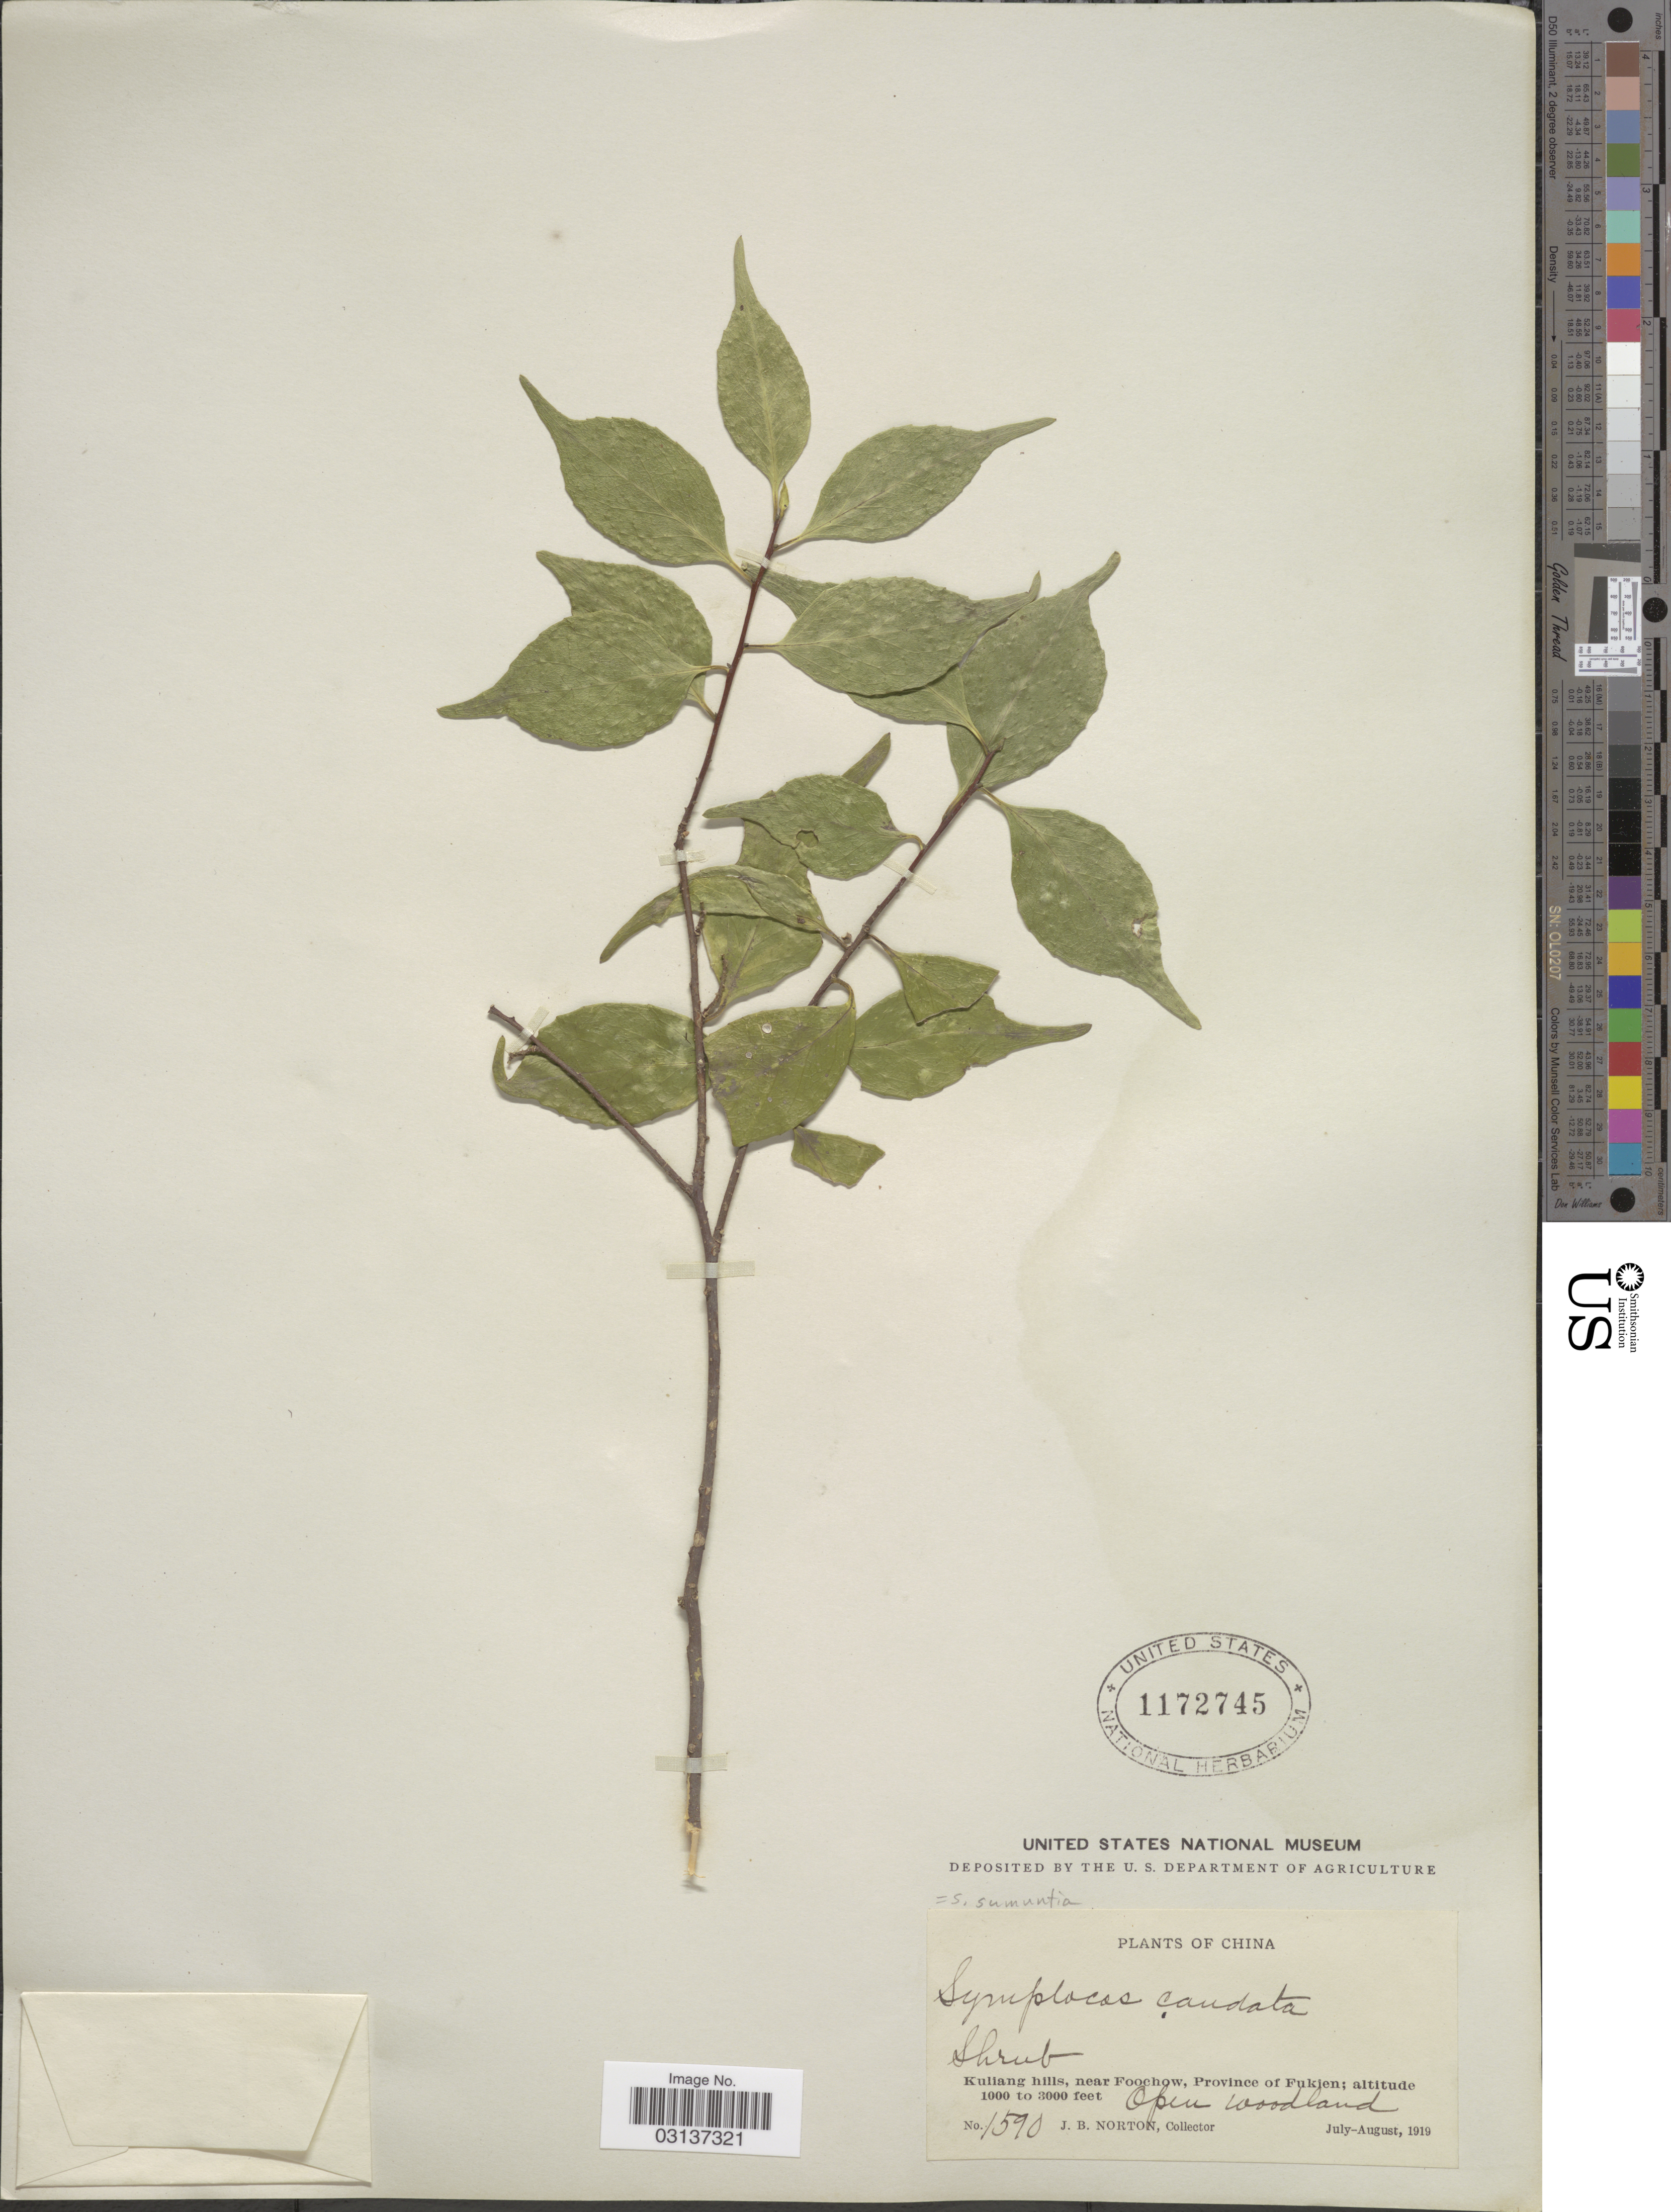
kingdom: Plantae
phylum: Tracheophyta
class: Magnoliopsida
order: Ericales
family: Symplocaceae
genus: Symplocos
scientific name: Symplocos sumuntia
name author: Buch.-Ham. ex D. Don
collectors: J. B. Norton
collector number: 1590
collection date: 1919-07/1919-08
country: China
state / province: Fujian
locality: Kuliang hills, near Foochow, Province of Fukien.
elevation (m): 305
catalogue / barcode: US 1172745